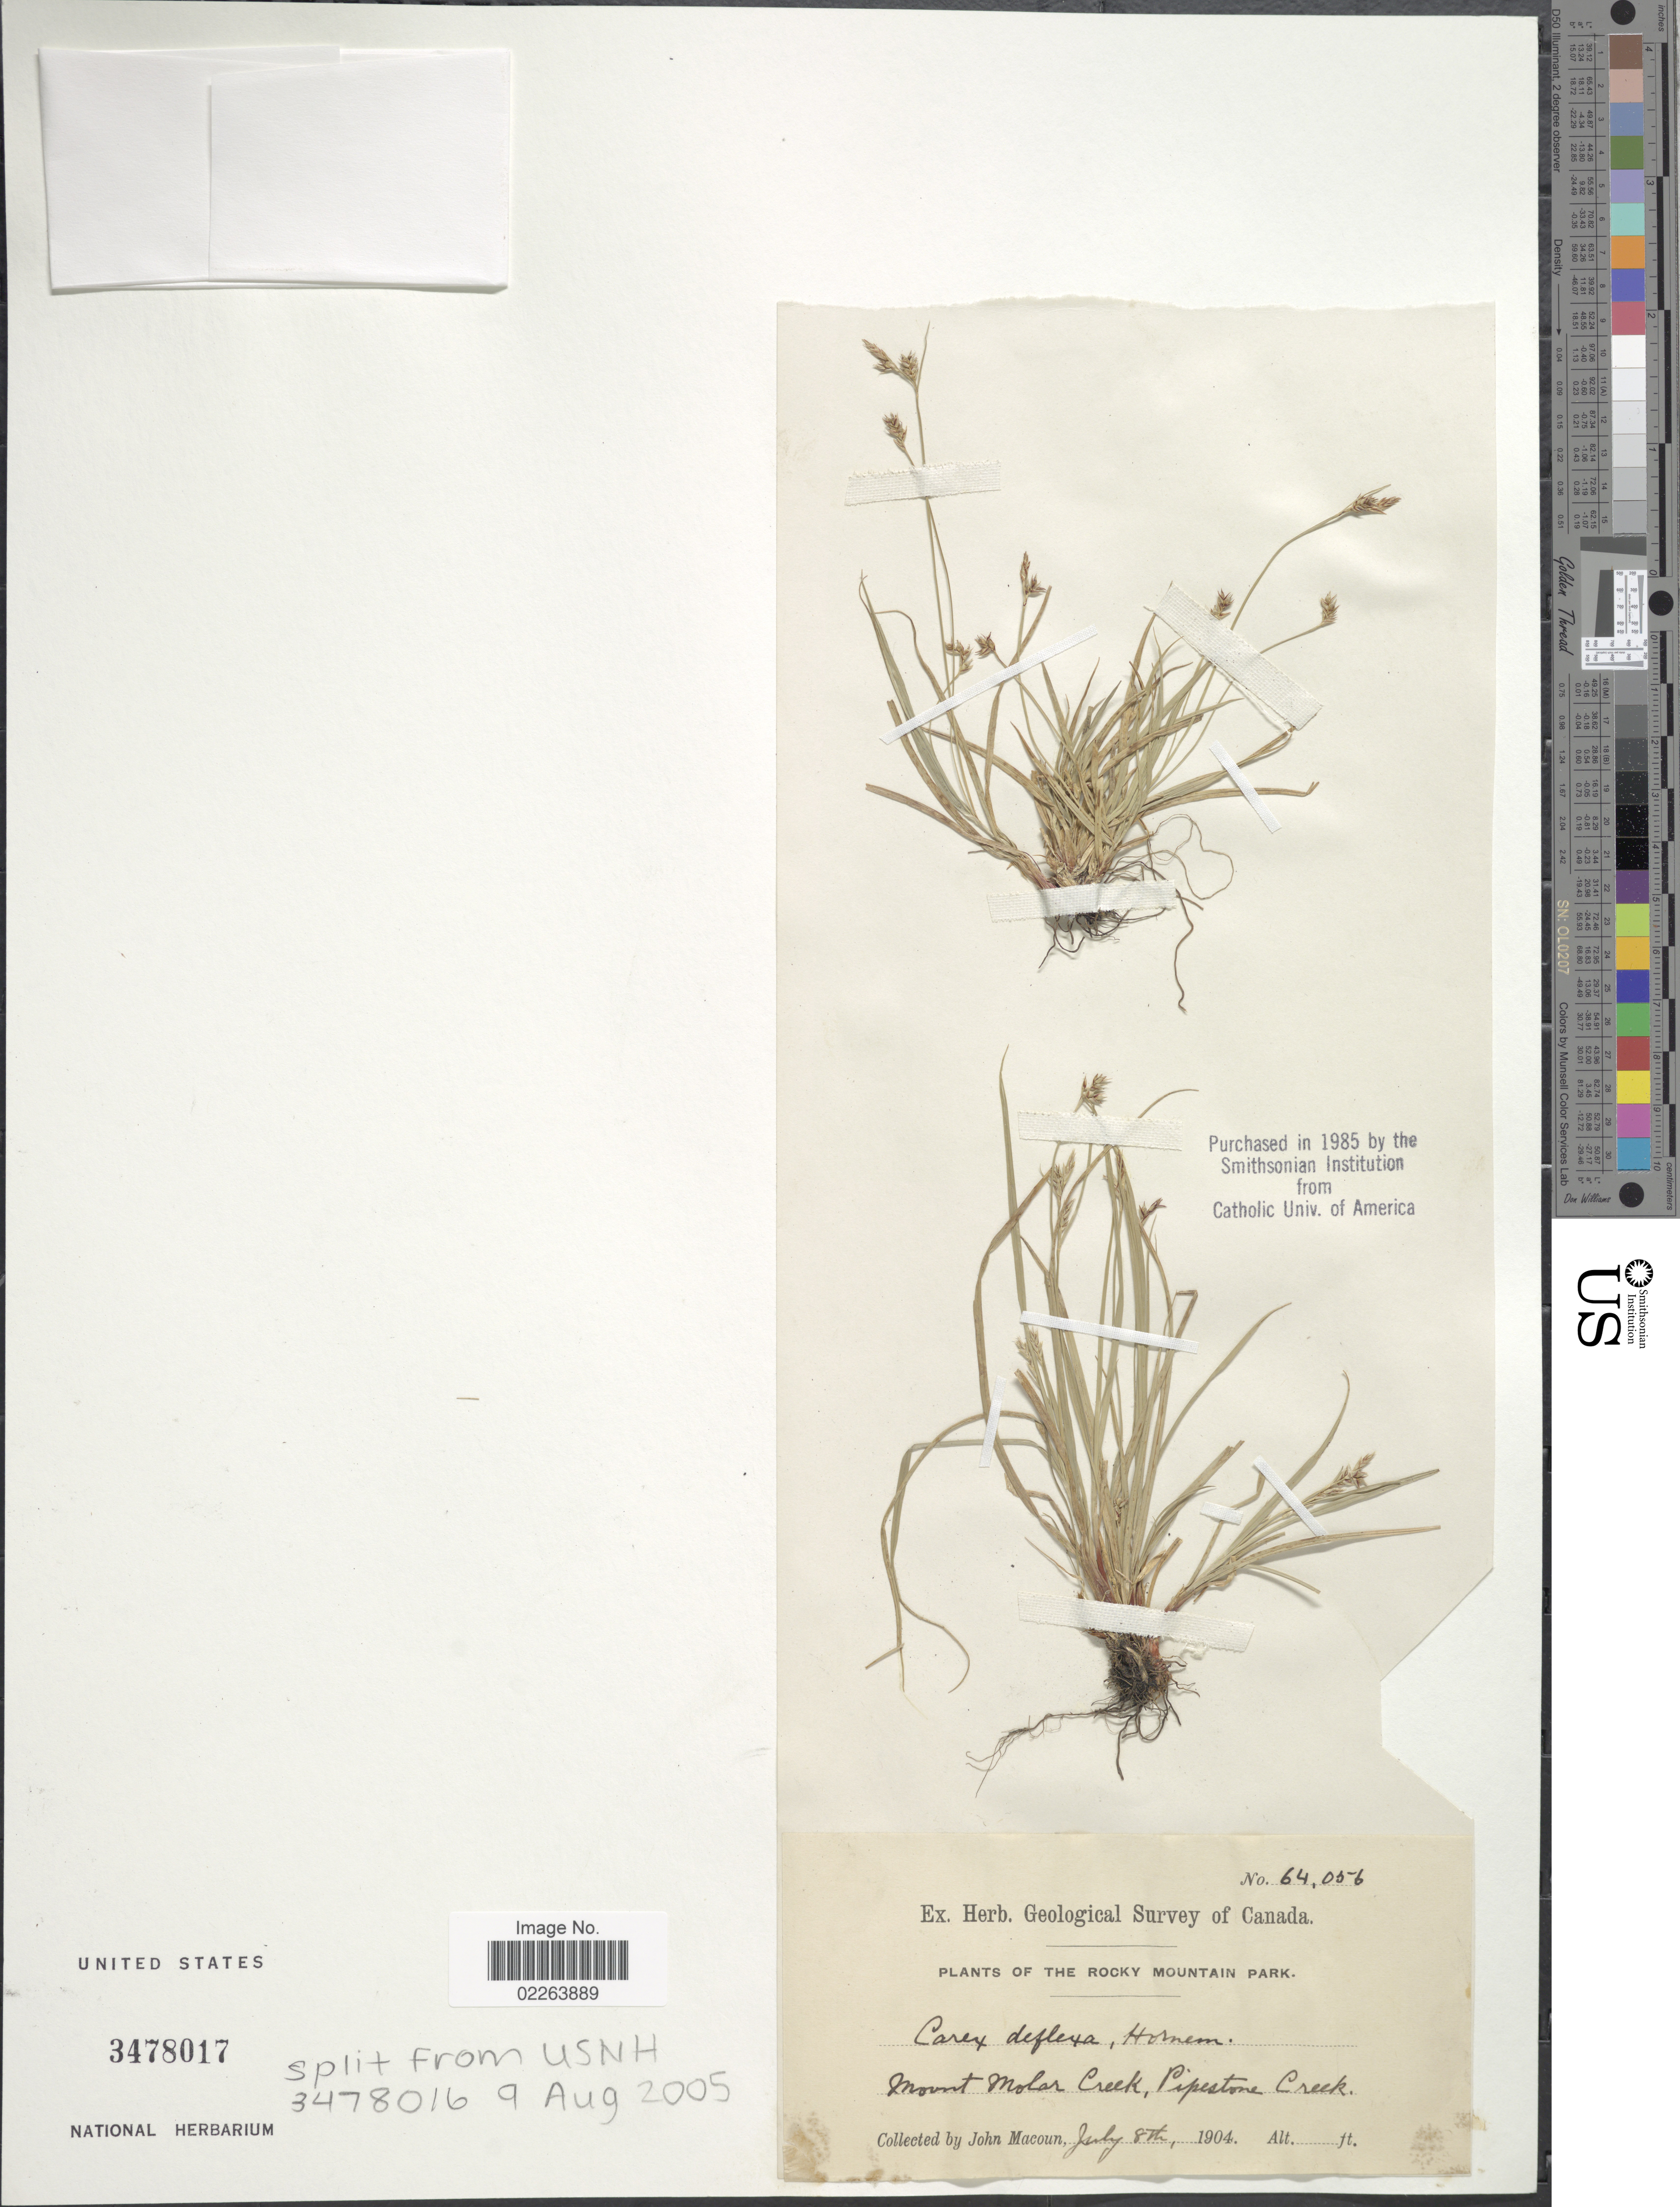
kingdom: Plantae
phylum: Tracheophyta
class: Liliopsida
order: Poales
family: Cyperaceae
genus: Carex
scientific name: Carex deflexa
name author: Hornem.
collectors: J. Macoun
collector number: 64056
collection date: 1904-07-08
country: Canada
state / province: Alberta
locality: The Rocky Mountain Park, Mount Molar Creek, Pipestone Creek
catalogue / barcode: US 3478017